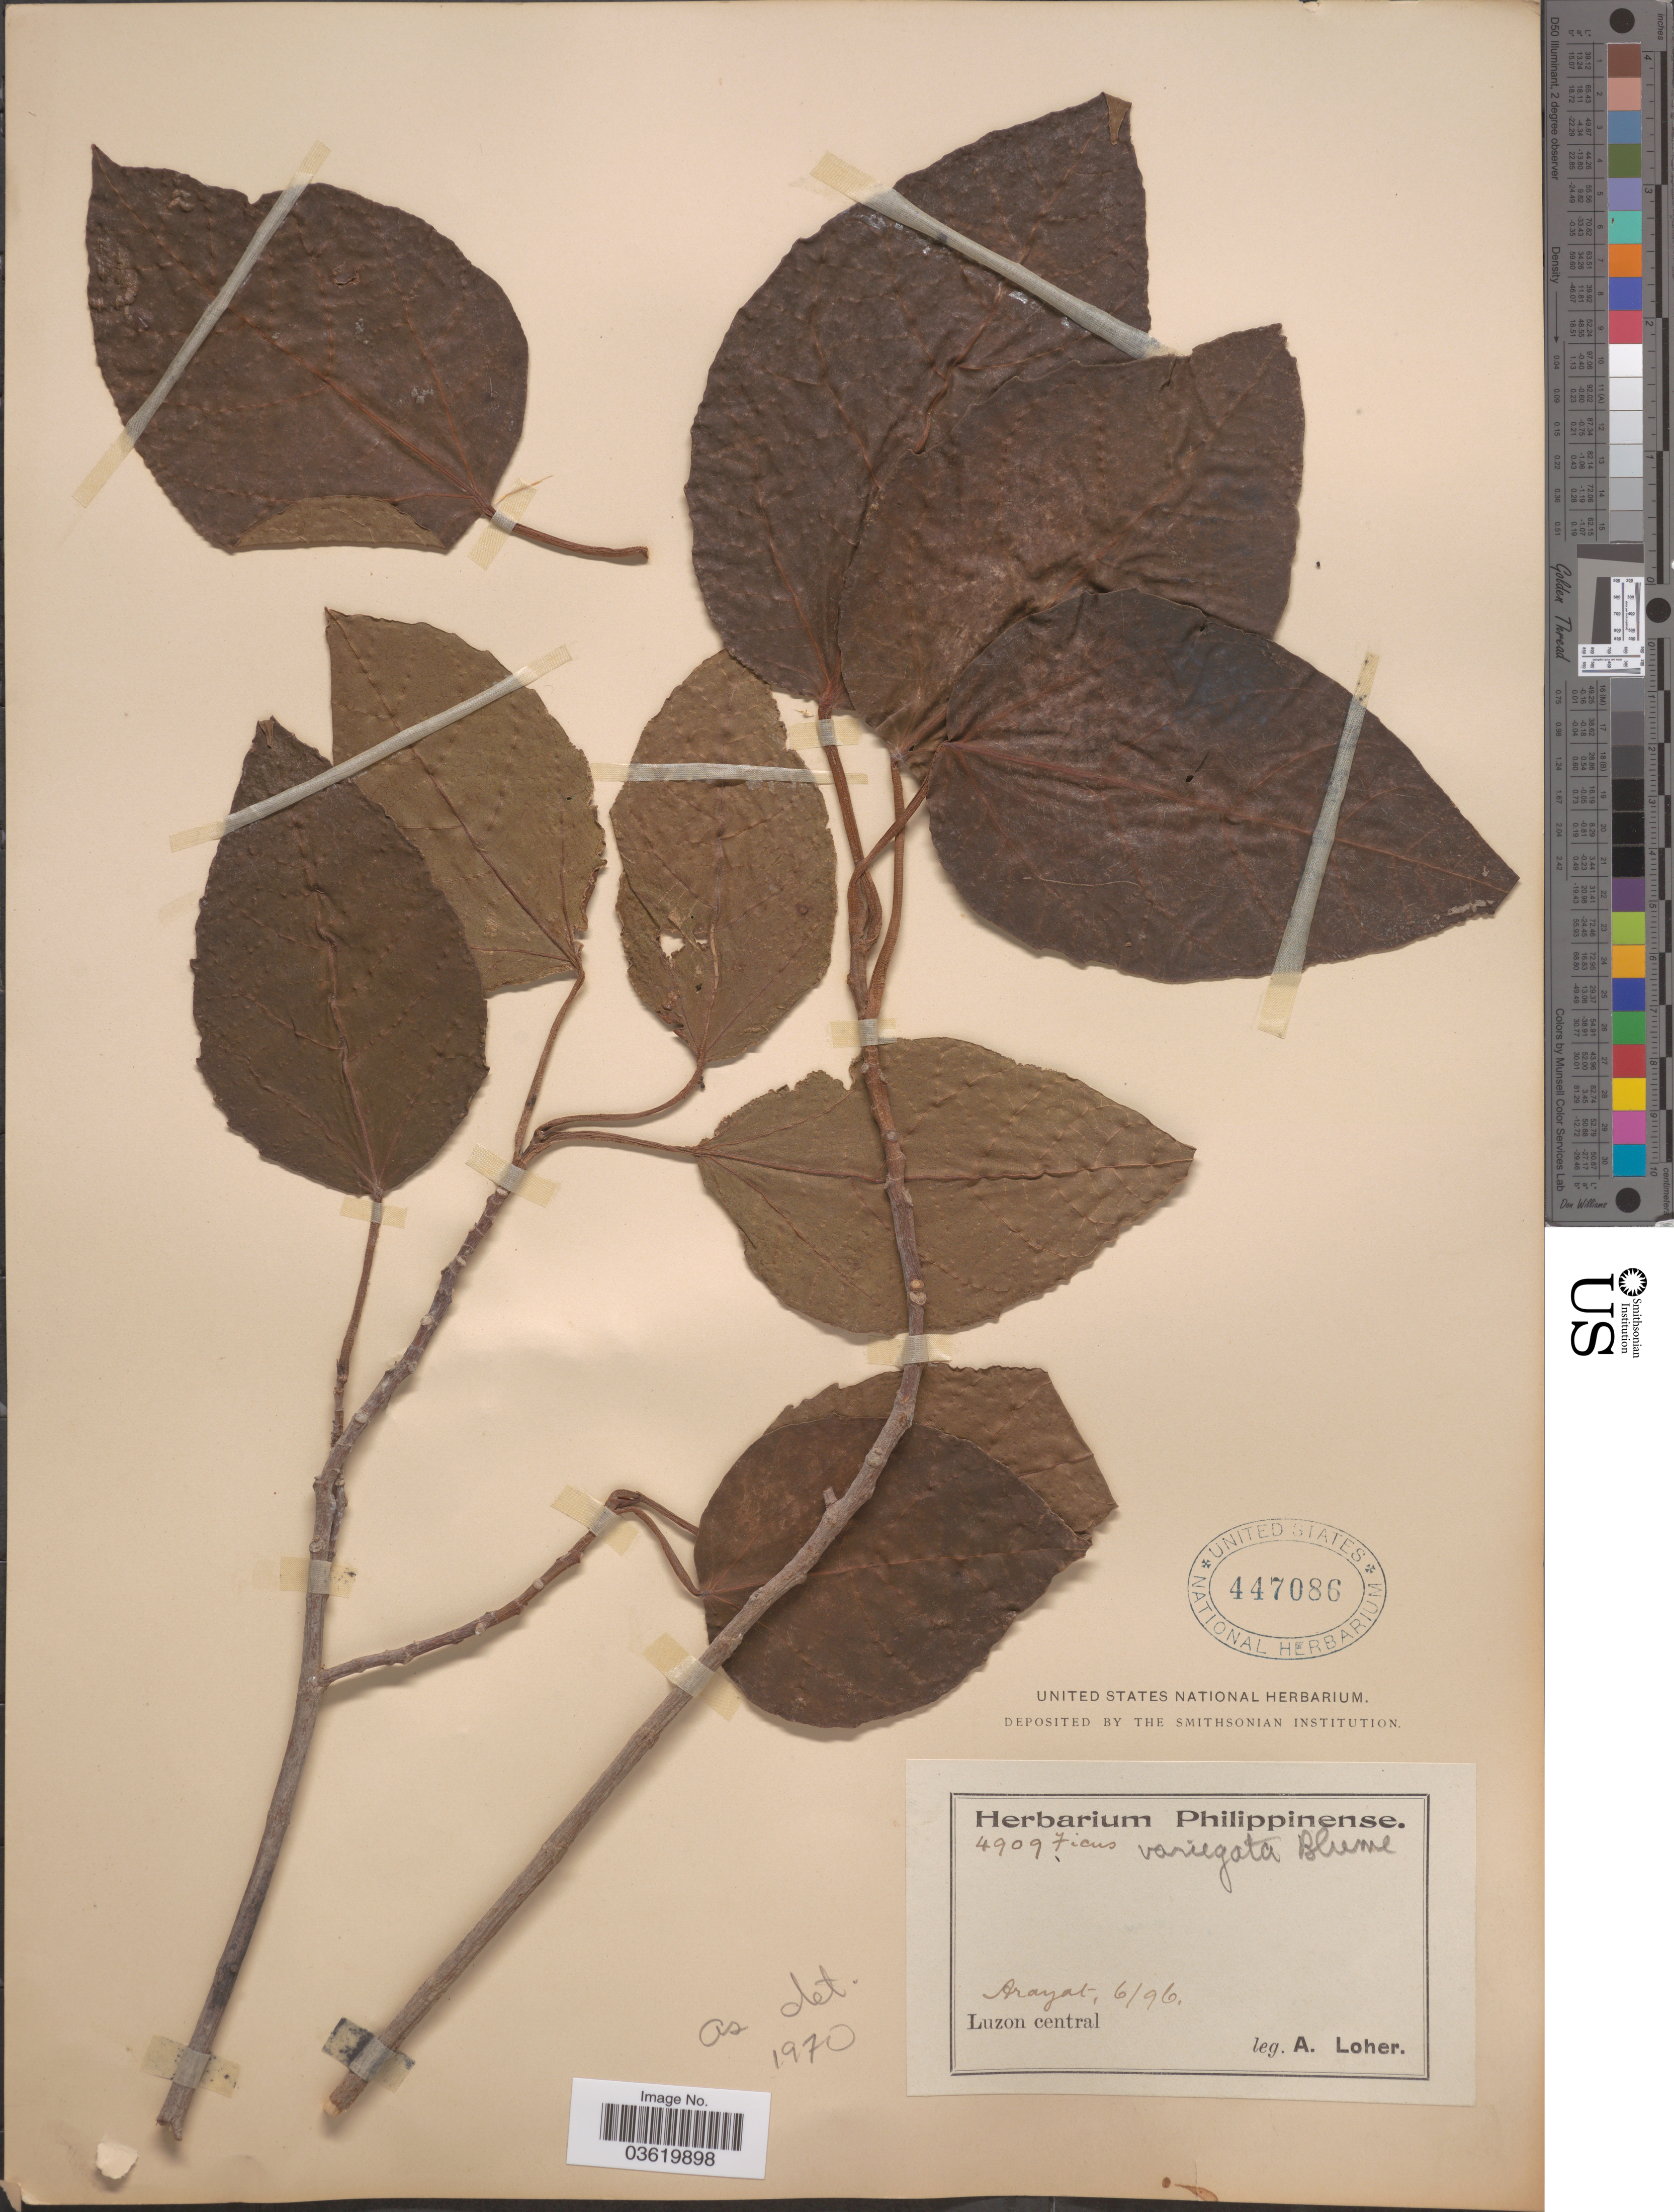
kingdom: Plantae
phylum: Tracheophyta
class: Magnoliopsida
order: Rosales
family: Moraceae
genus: Ficus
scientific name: Ficus variegata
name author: Blume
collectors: A. Loher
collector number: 4909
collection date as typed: Transcribed d/m/y: /6/96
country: Philippines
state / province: Central Luzon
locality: Arayat.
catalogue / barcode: US 447086